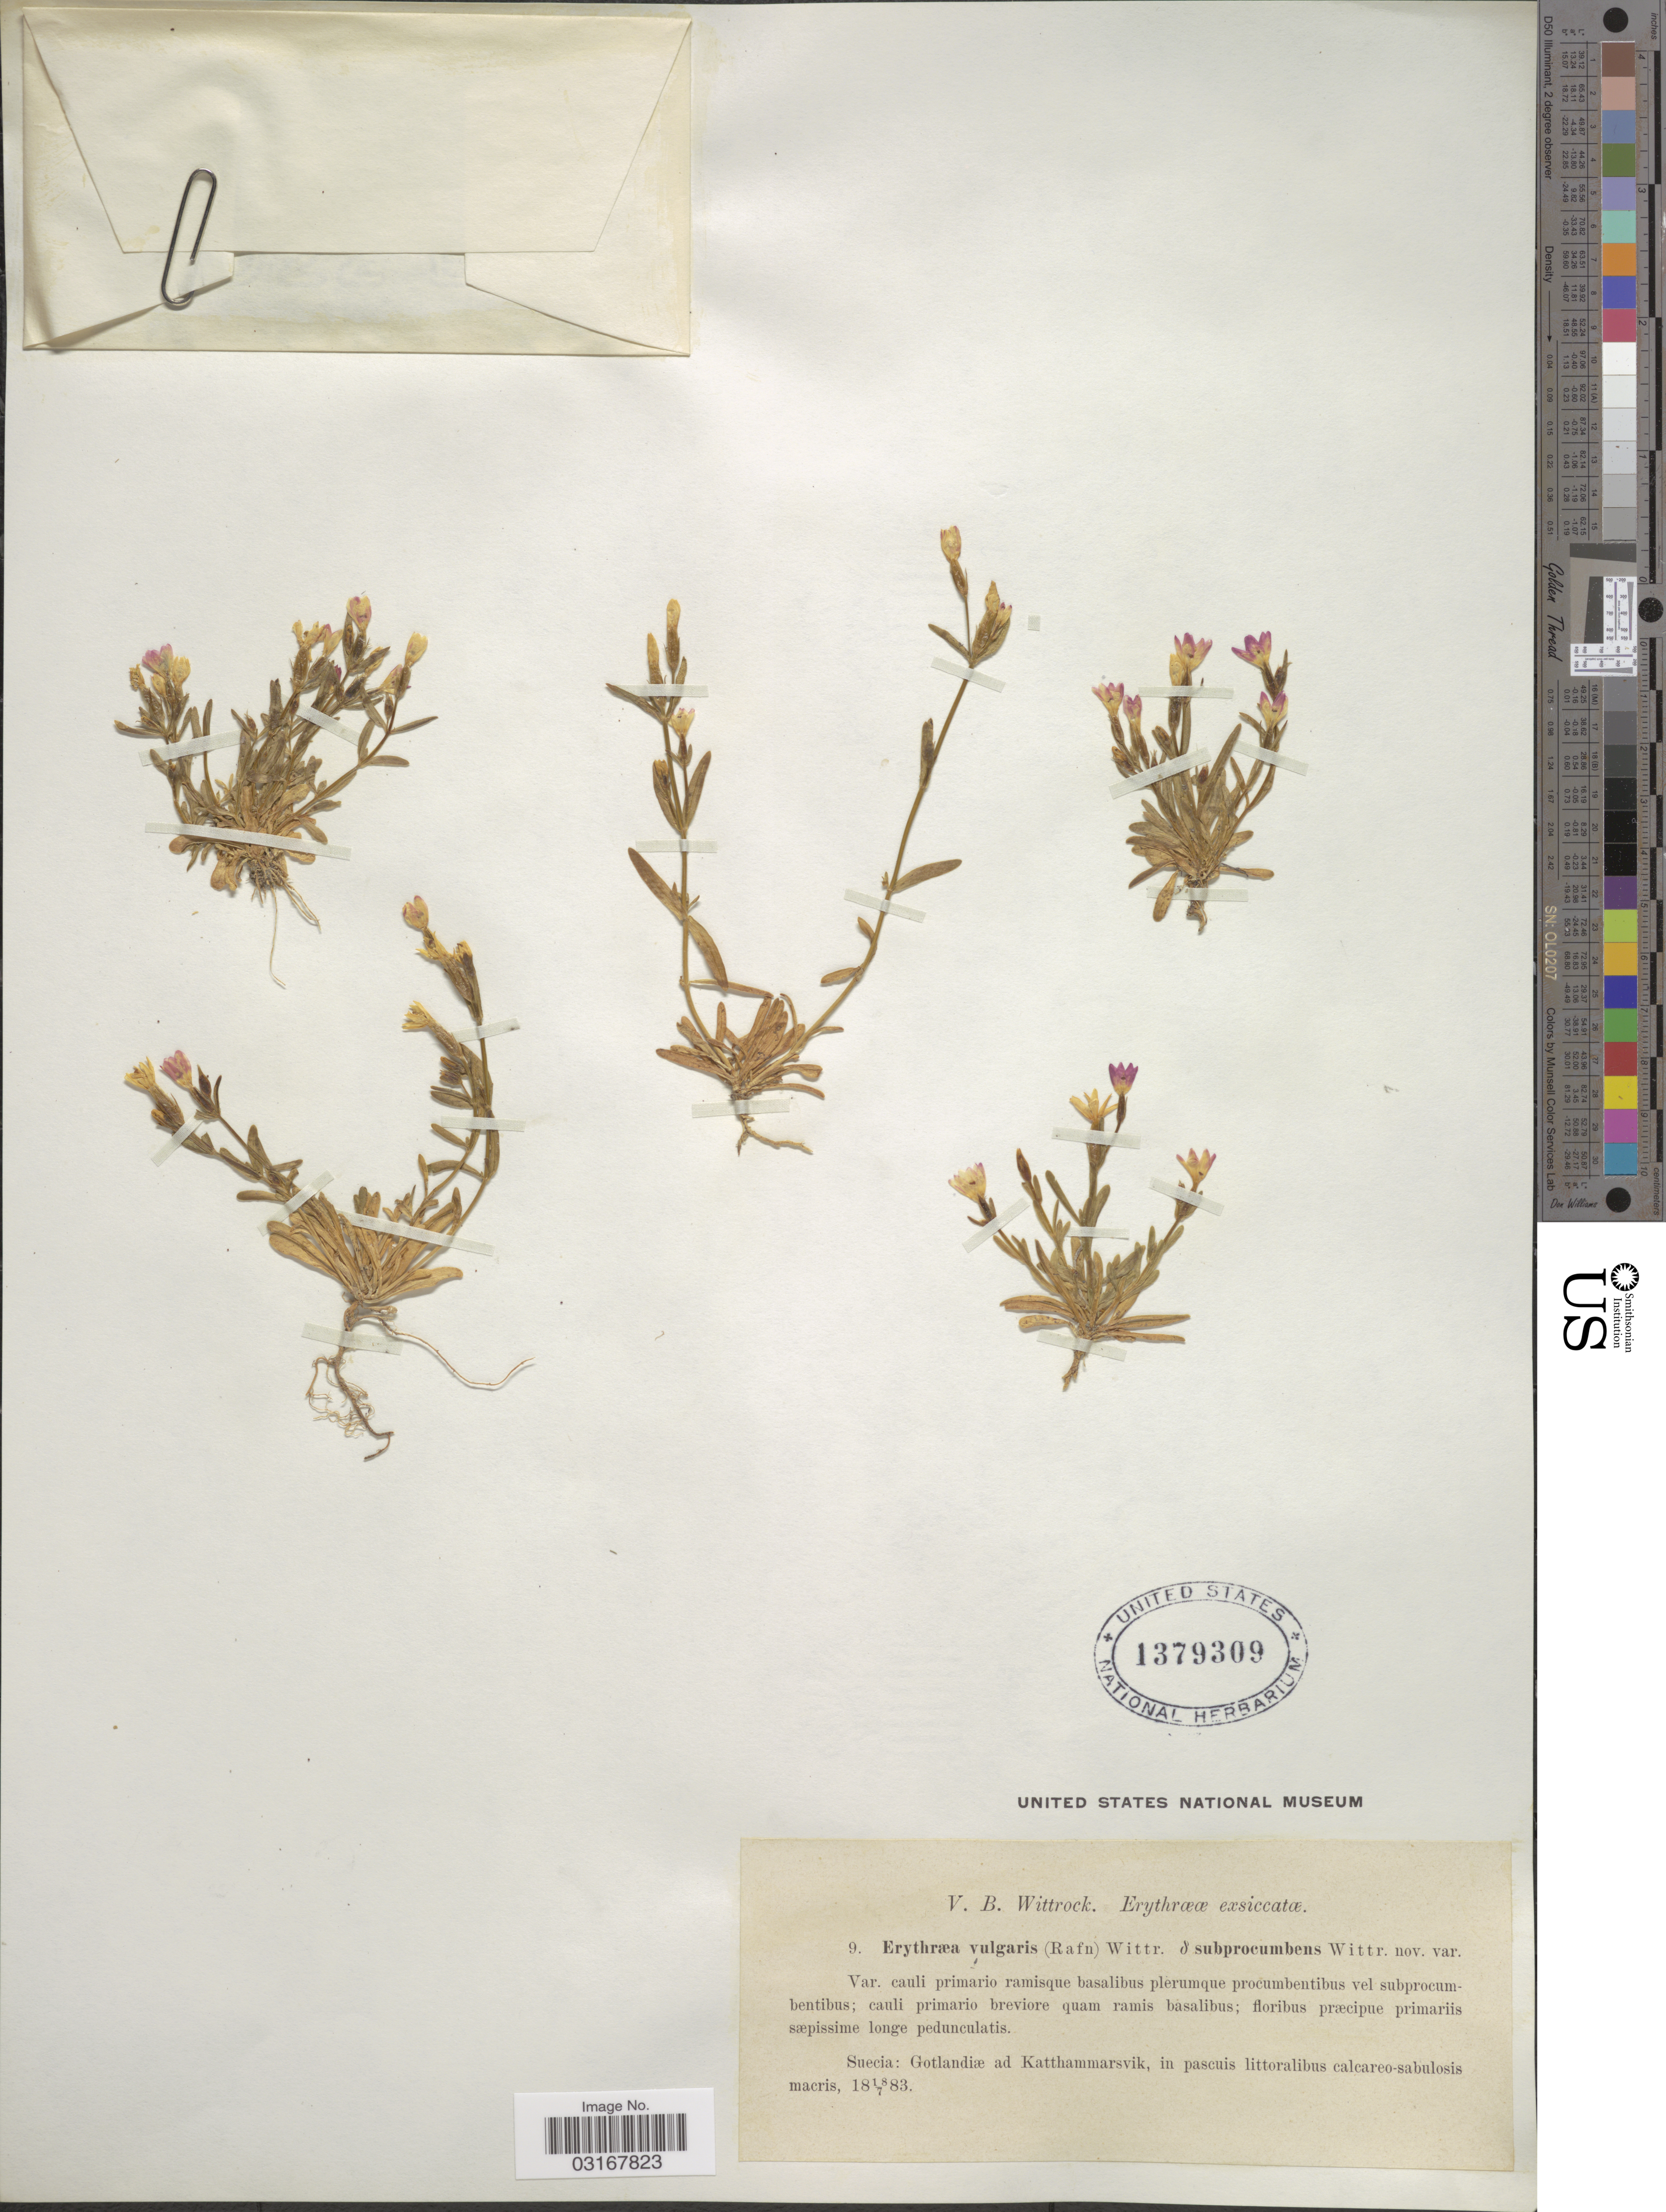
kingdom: Plantae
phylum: Tracheophyta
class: Magnoliopsida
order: Gentianales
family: Gentianaceae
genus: Centaurium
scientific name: Centaurium vulgaris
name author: Godr.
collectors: V. Wittrock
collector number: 9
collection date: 1883-07-18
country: Sweden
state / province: Gotland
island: Gotland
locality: Suecia: Gotlandiæ ad Katthammarsvik, in pascuis littoralibus calcareo-sabulosis macris.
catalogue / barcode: US 1379309